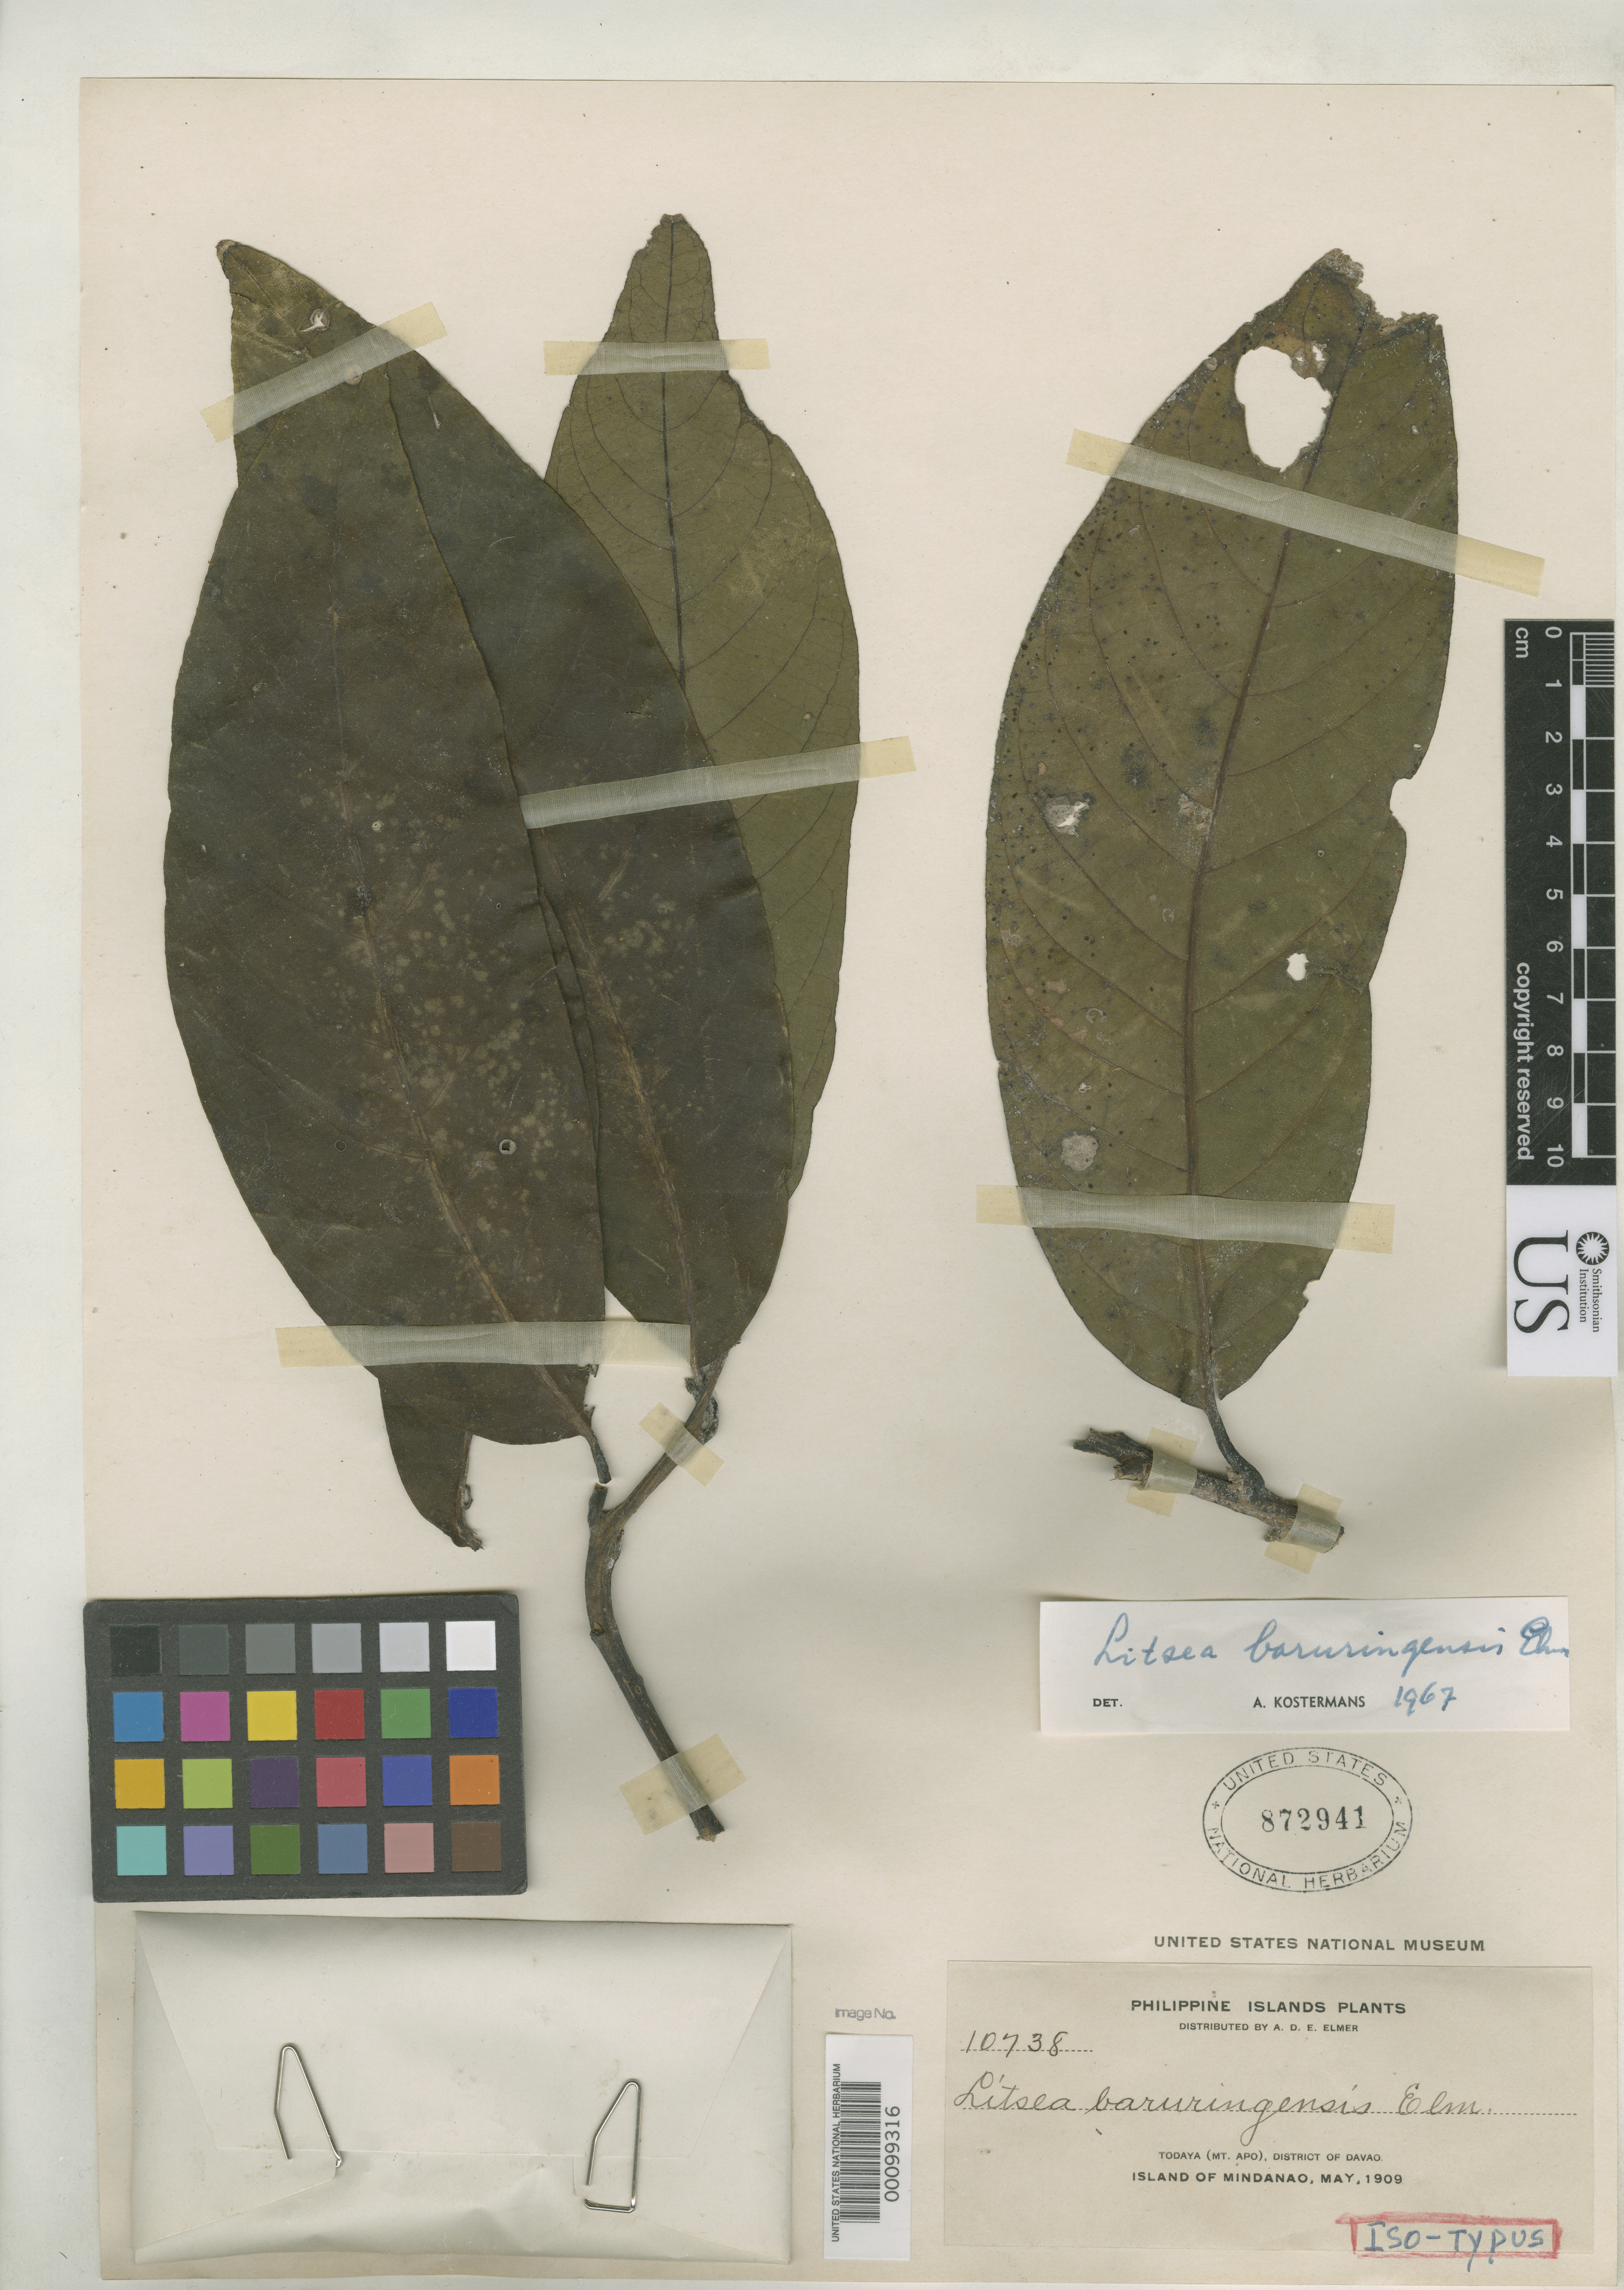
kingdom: Plantae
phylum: Tracheophyta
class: Magnoliopsida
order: Laurales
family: Lauraceae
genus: Litsea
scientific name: Litsea baruringensis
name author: Elmer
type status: Isotype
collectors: A. D. E. Elmer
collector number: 11736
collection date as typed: May 1909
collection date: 1909-05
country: Philippines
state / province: Davao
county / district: Davao del Sur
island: Mindanao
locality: Todaya, Mt. Apo.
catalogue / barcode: US 872941